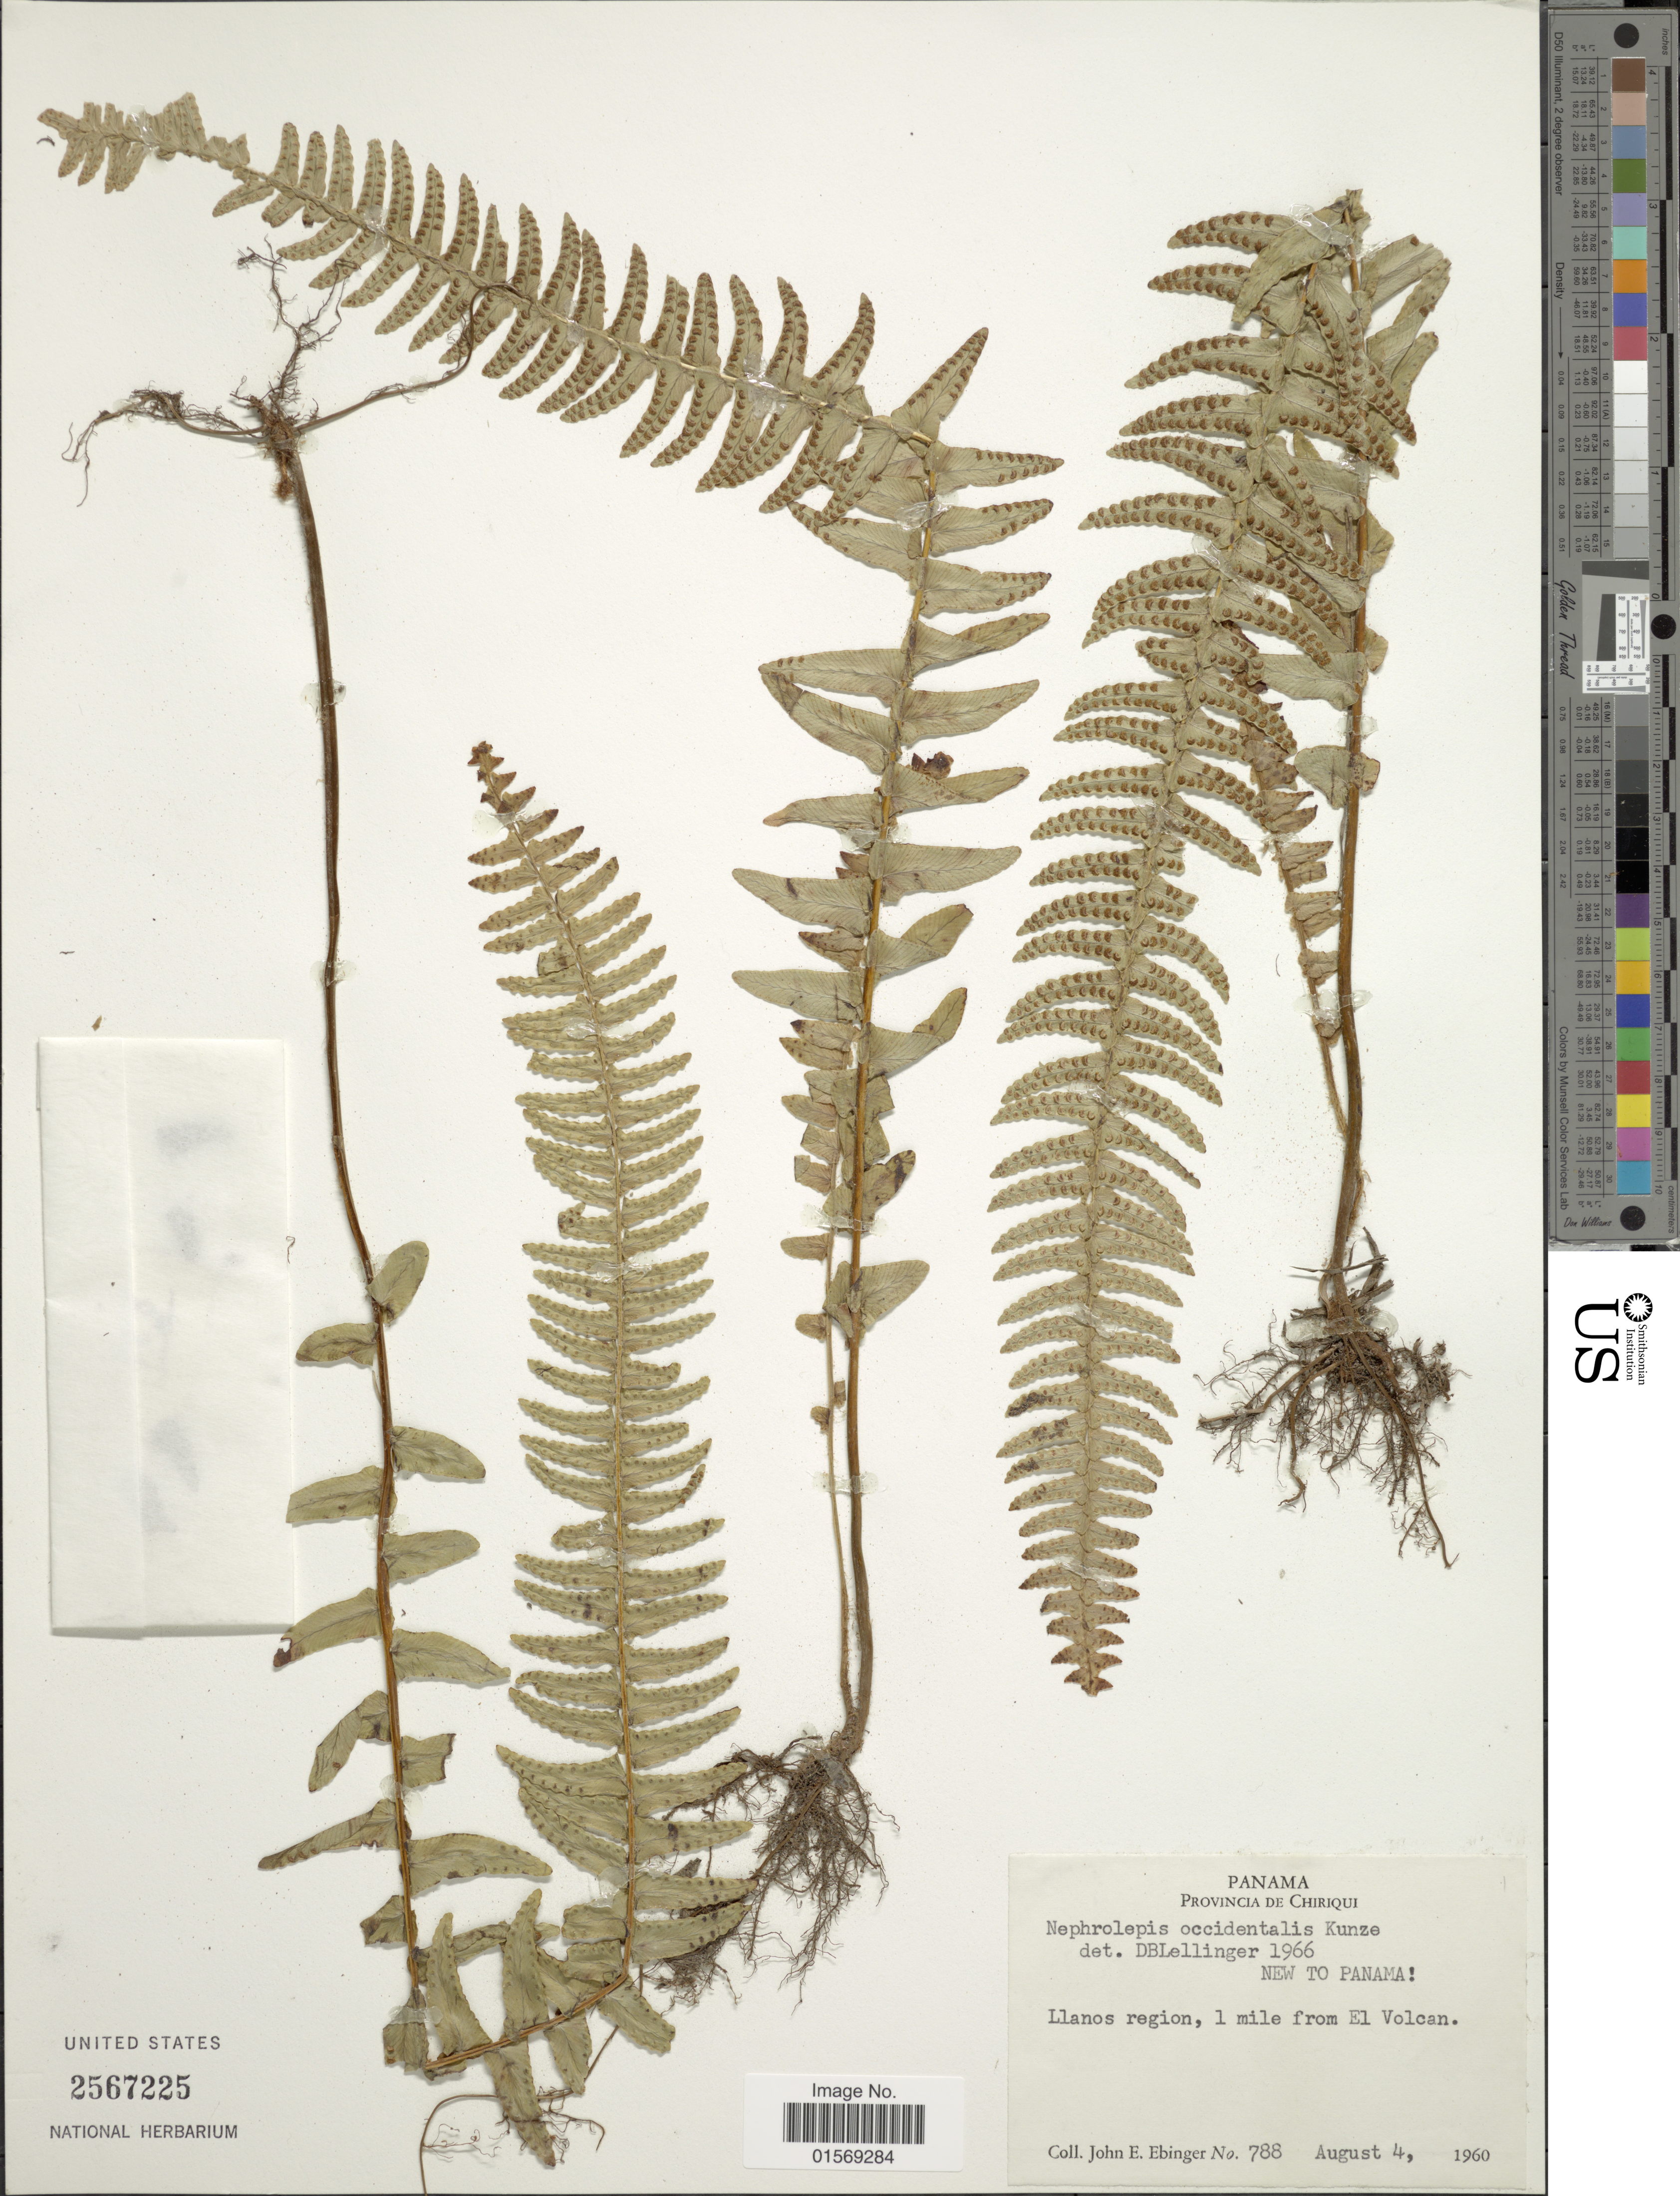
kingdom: Plantae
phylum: Tracheophyta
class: Polypodiopsida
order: Polypodiales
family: Nephrolepidaceae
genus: Nephrolepis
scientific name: Nephrolepis undulata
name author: J. Sm.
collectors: J. Ebinger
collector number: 788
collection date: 1960-08-04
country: Panama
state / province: Chiriqui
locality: Panama. Provincia de Chiriqui. New To Panama: Llanos region, 1 miles from El Volcan.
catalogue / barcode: US 2567225